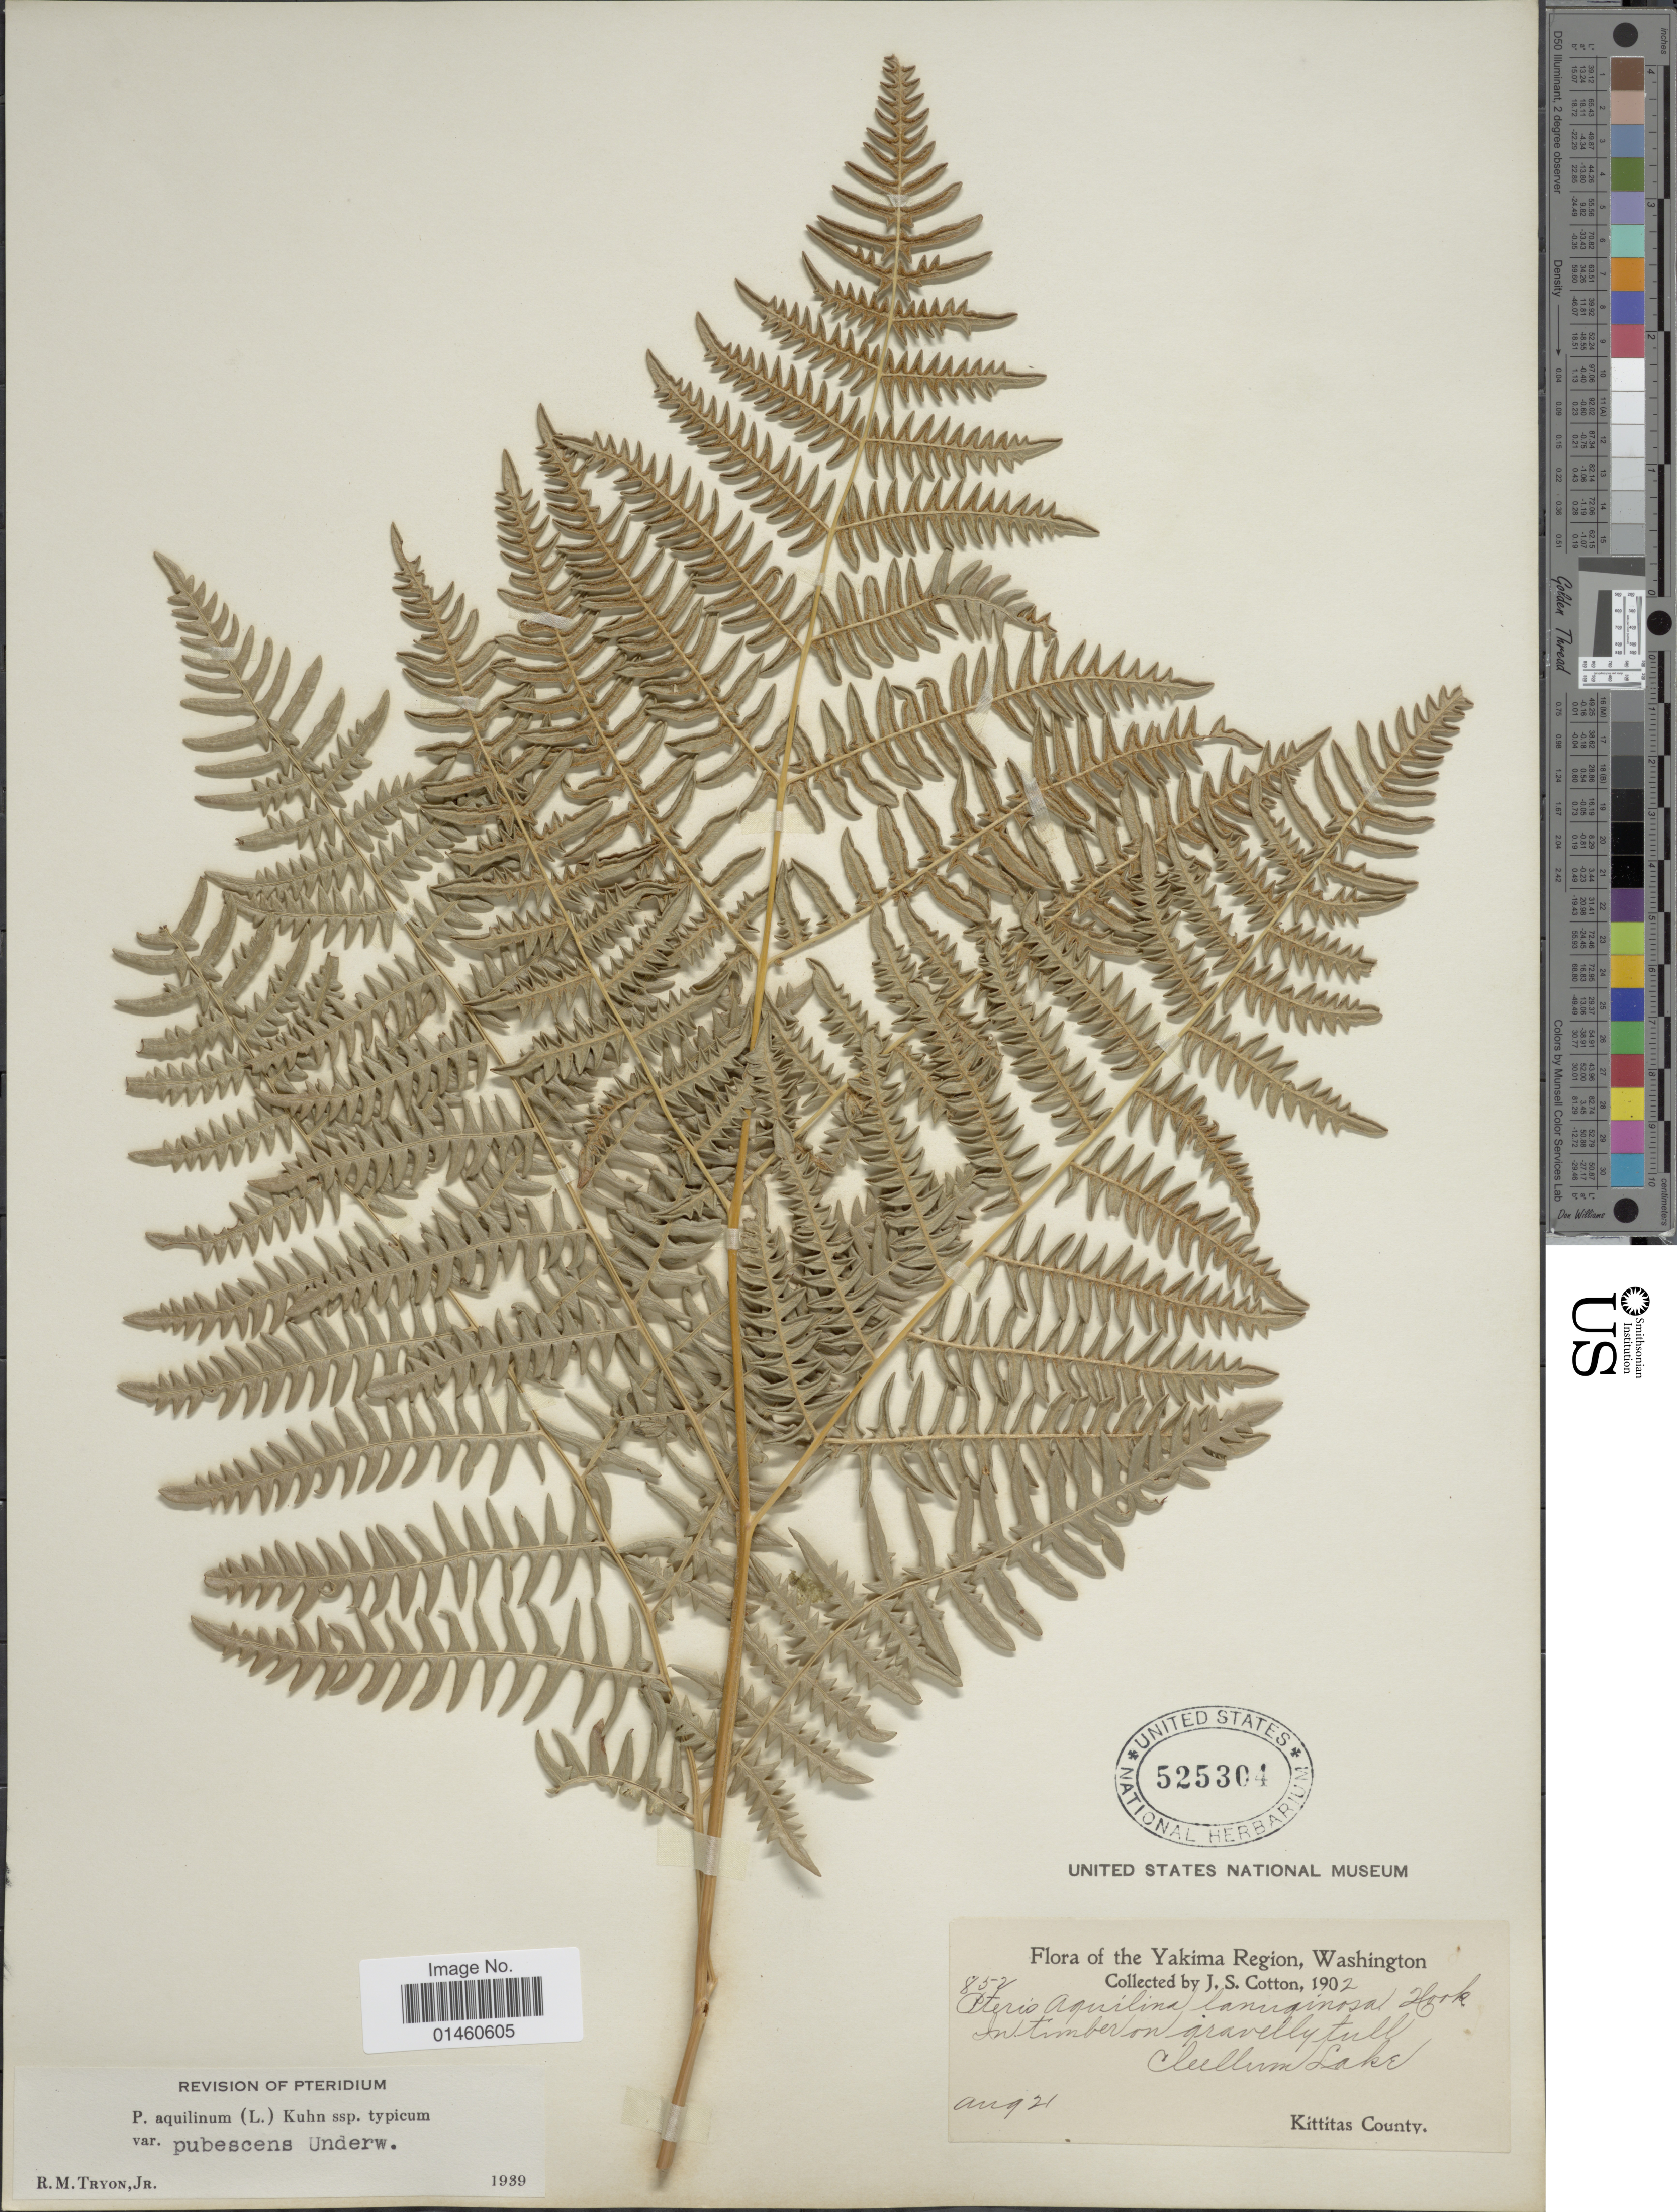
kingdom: Plantae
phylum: Tracheophyta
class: Polypodiopsida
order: Polypodiales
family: Dennstaedtiaceae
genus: Pteridium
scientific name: Pteridium pubescens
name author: (Underw.) Christenh.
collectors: J. S. Cotton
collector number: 852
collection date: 1902-08-21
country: United States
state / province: Washington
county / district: Kittitas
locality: Yakima Region, in timber on gravelly tull, Cleellum Lake, Kittitas County.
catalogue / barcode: US 525304